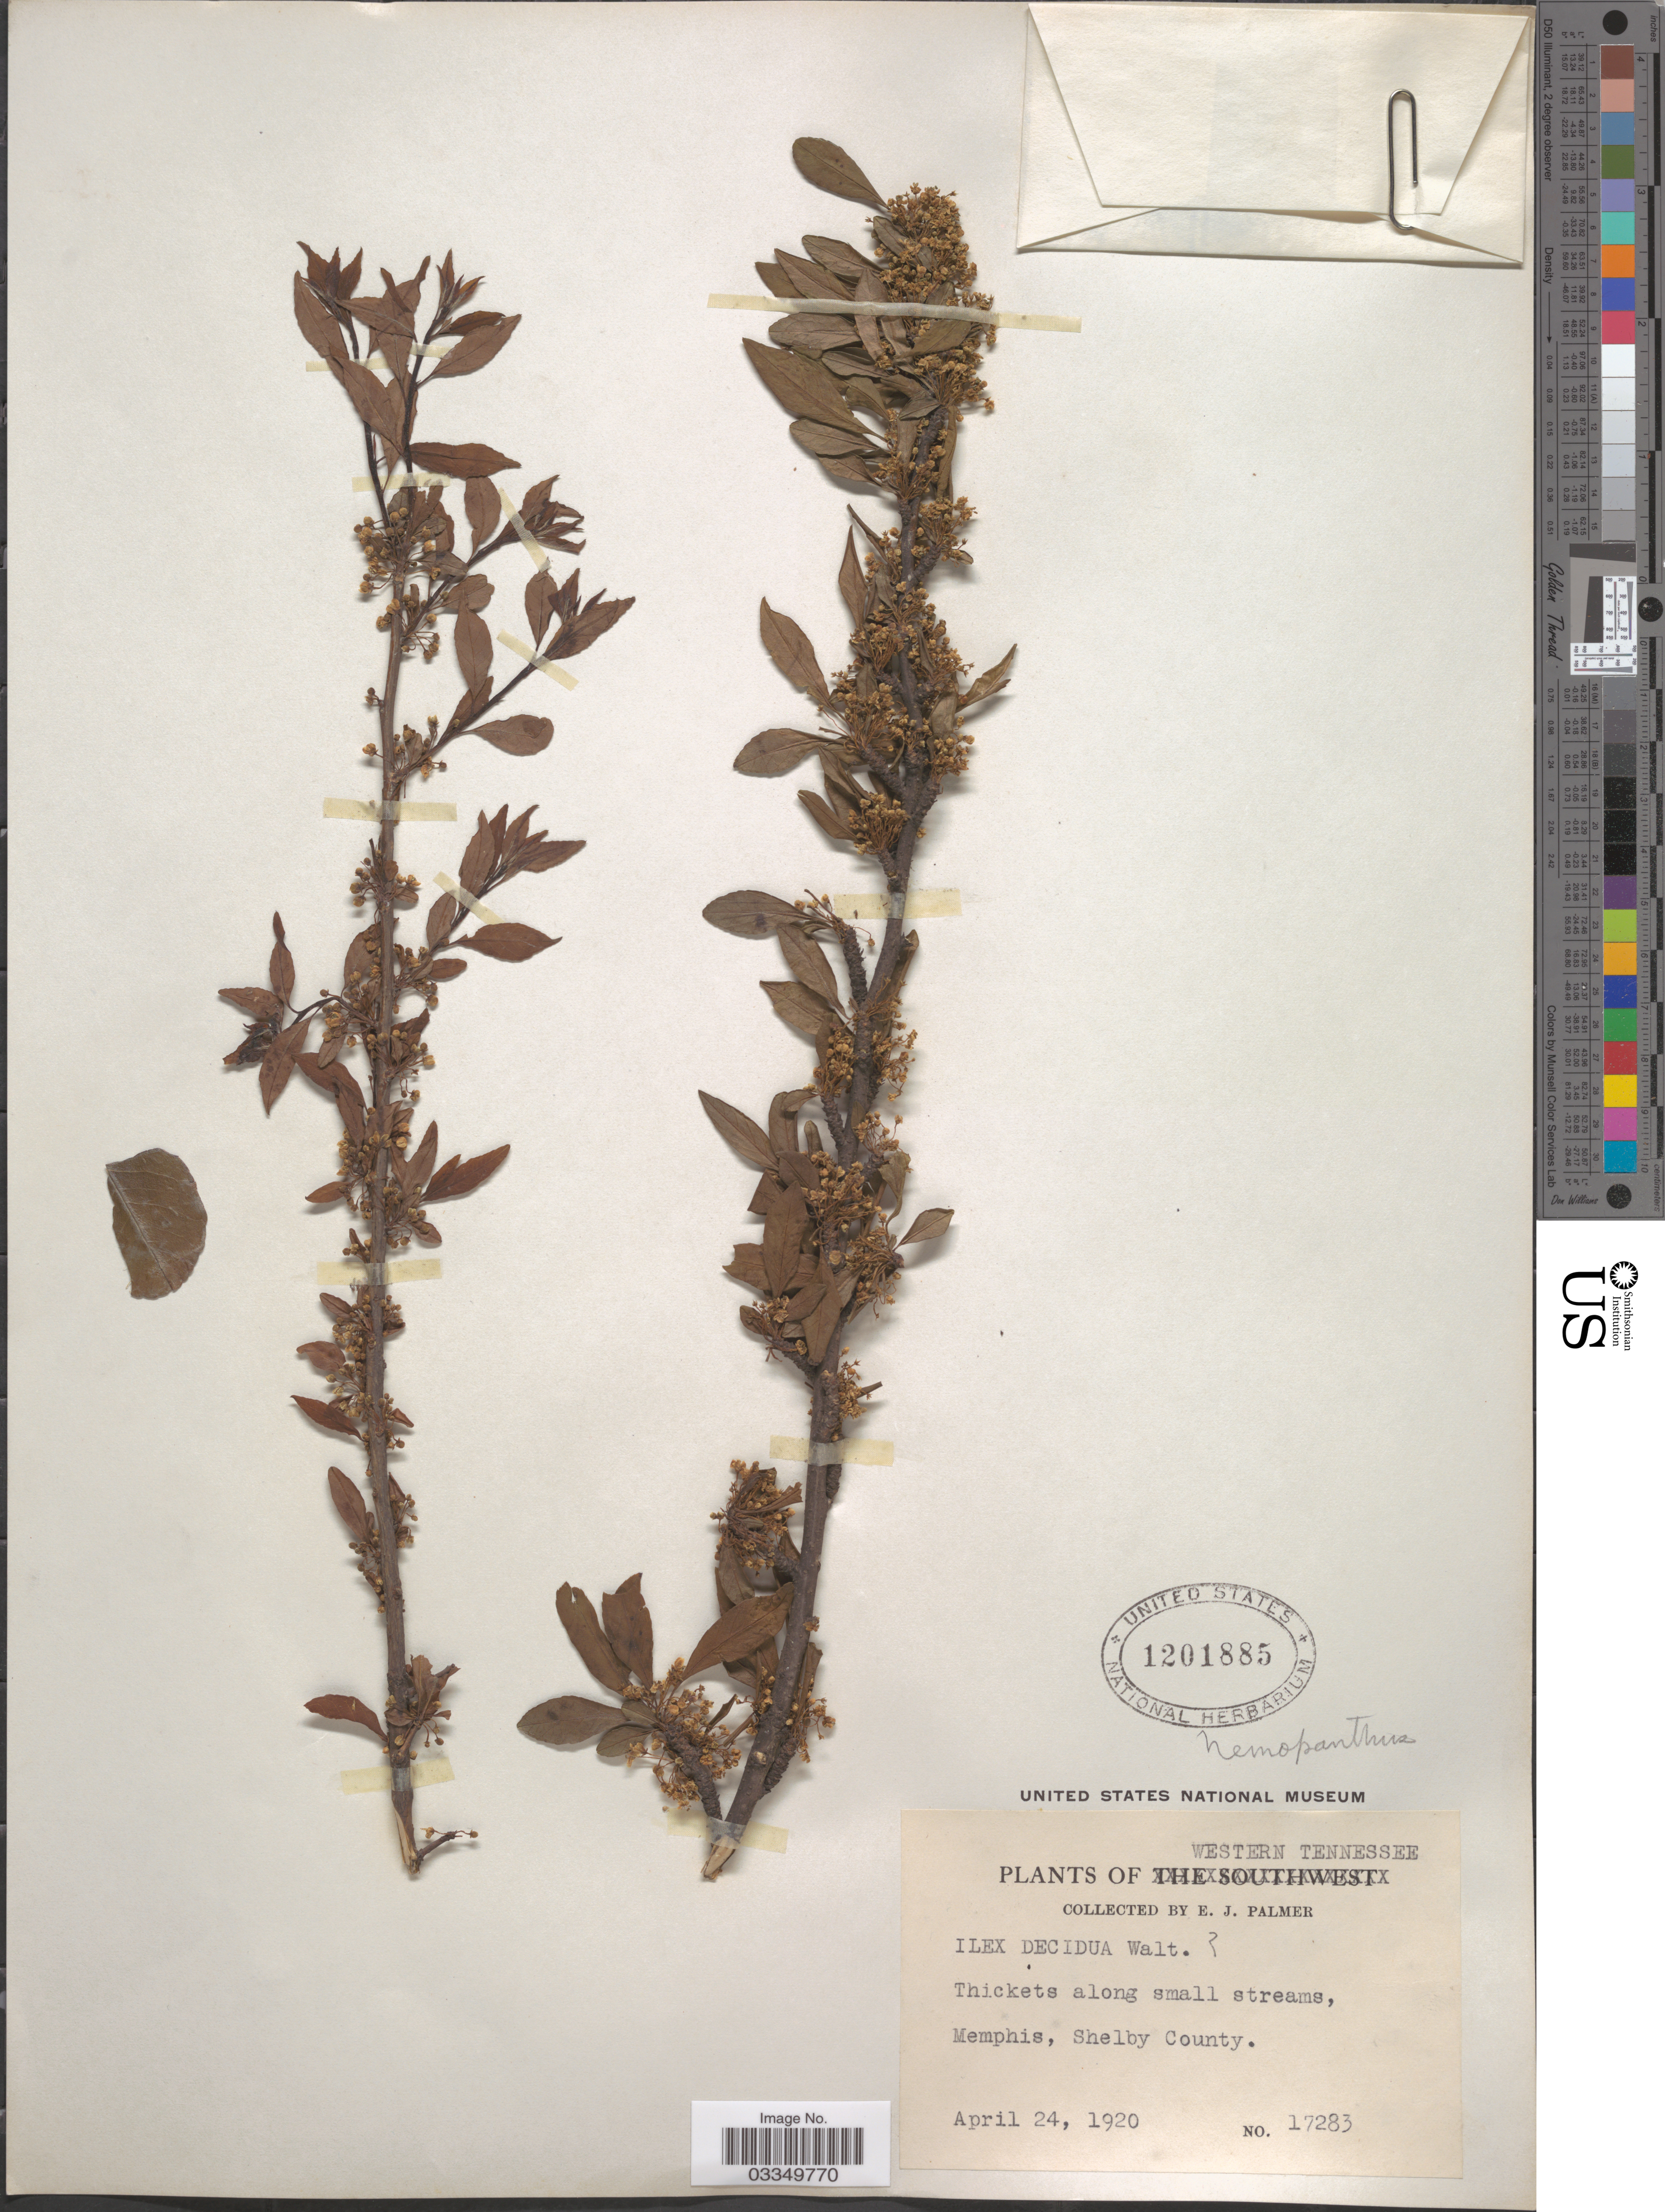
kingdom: Plantae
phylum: Tracheophyta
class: Magnoliopsida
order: Aquifoliales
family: Aquifoliaceae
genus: Ilex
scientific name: Ilex decidua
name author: Walter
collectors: E. J. Palmer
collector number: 17283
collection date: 1920-04-24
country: United States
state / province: Tennessee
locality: Western Tennessee. Memphis, Shelby County.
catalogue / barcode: US 1201885